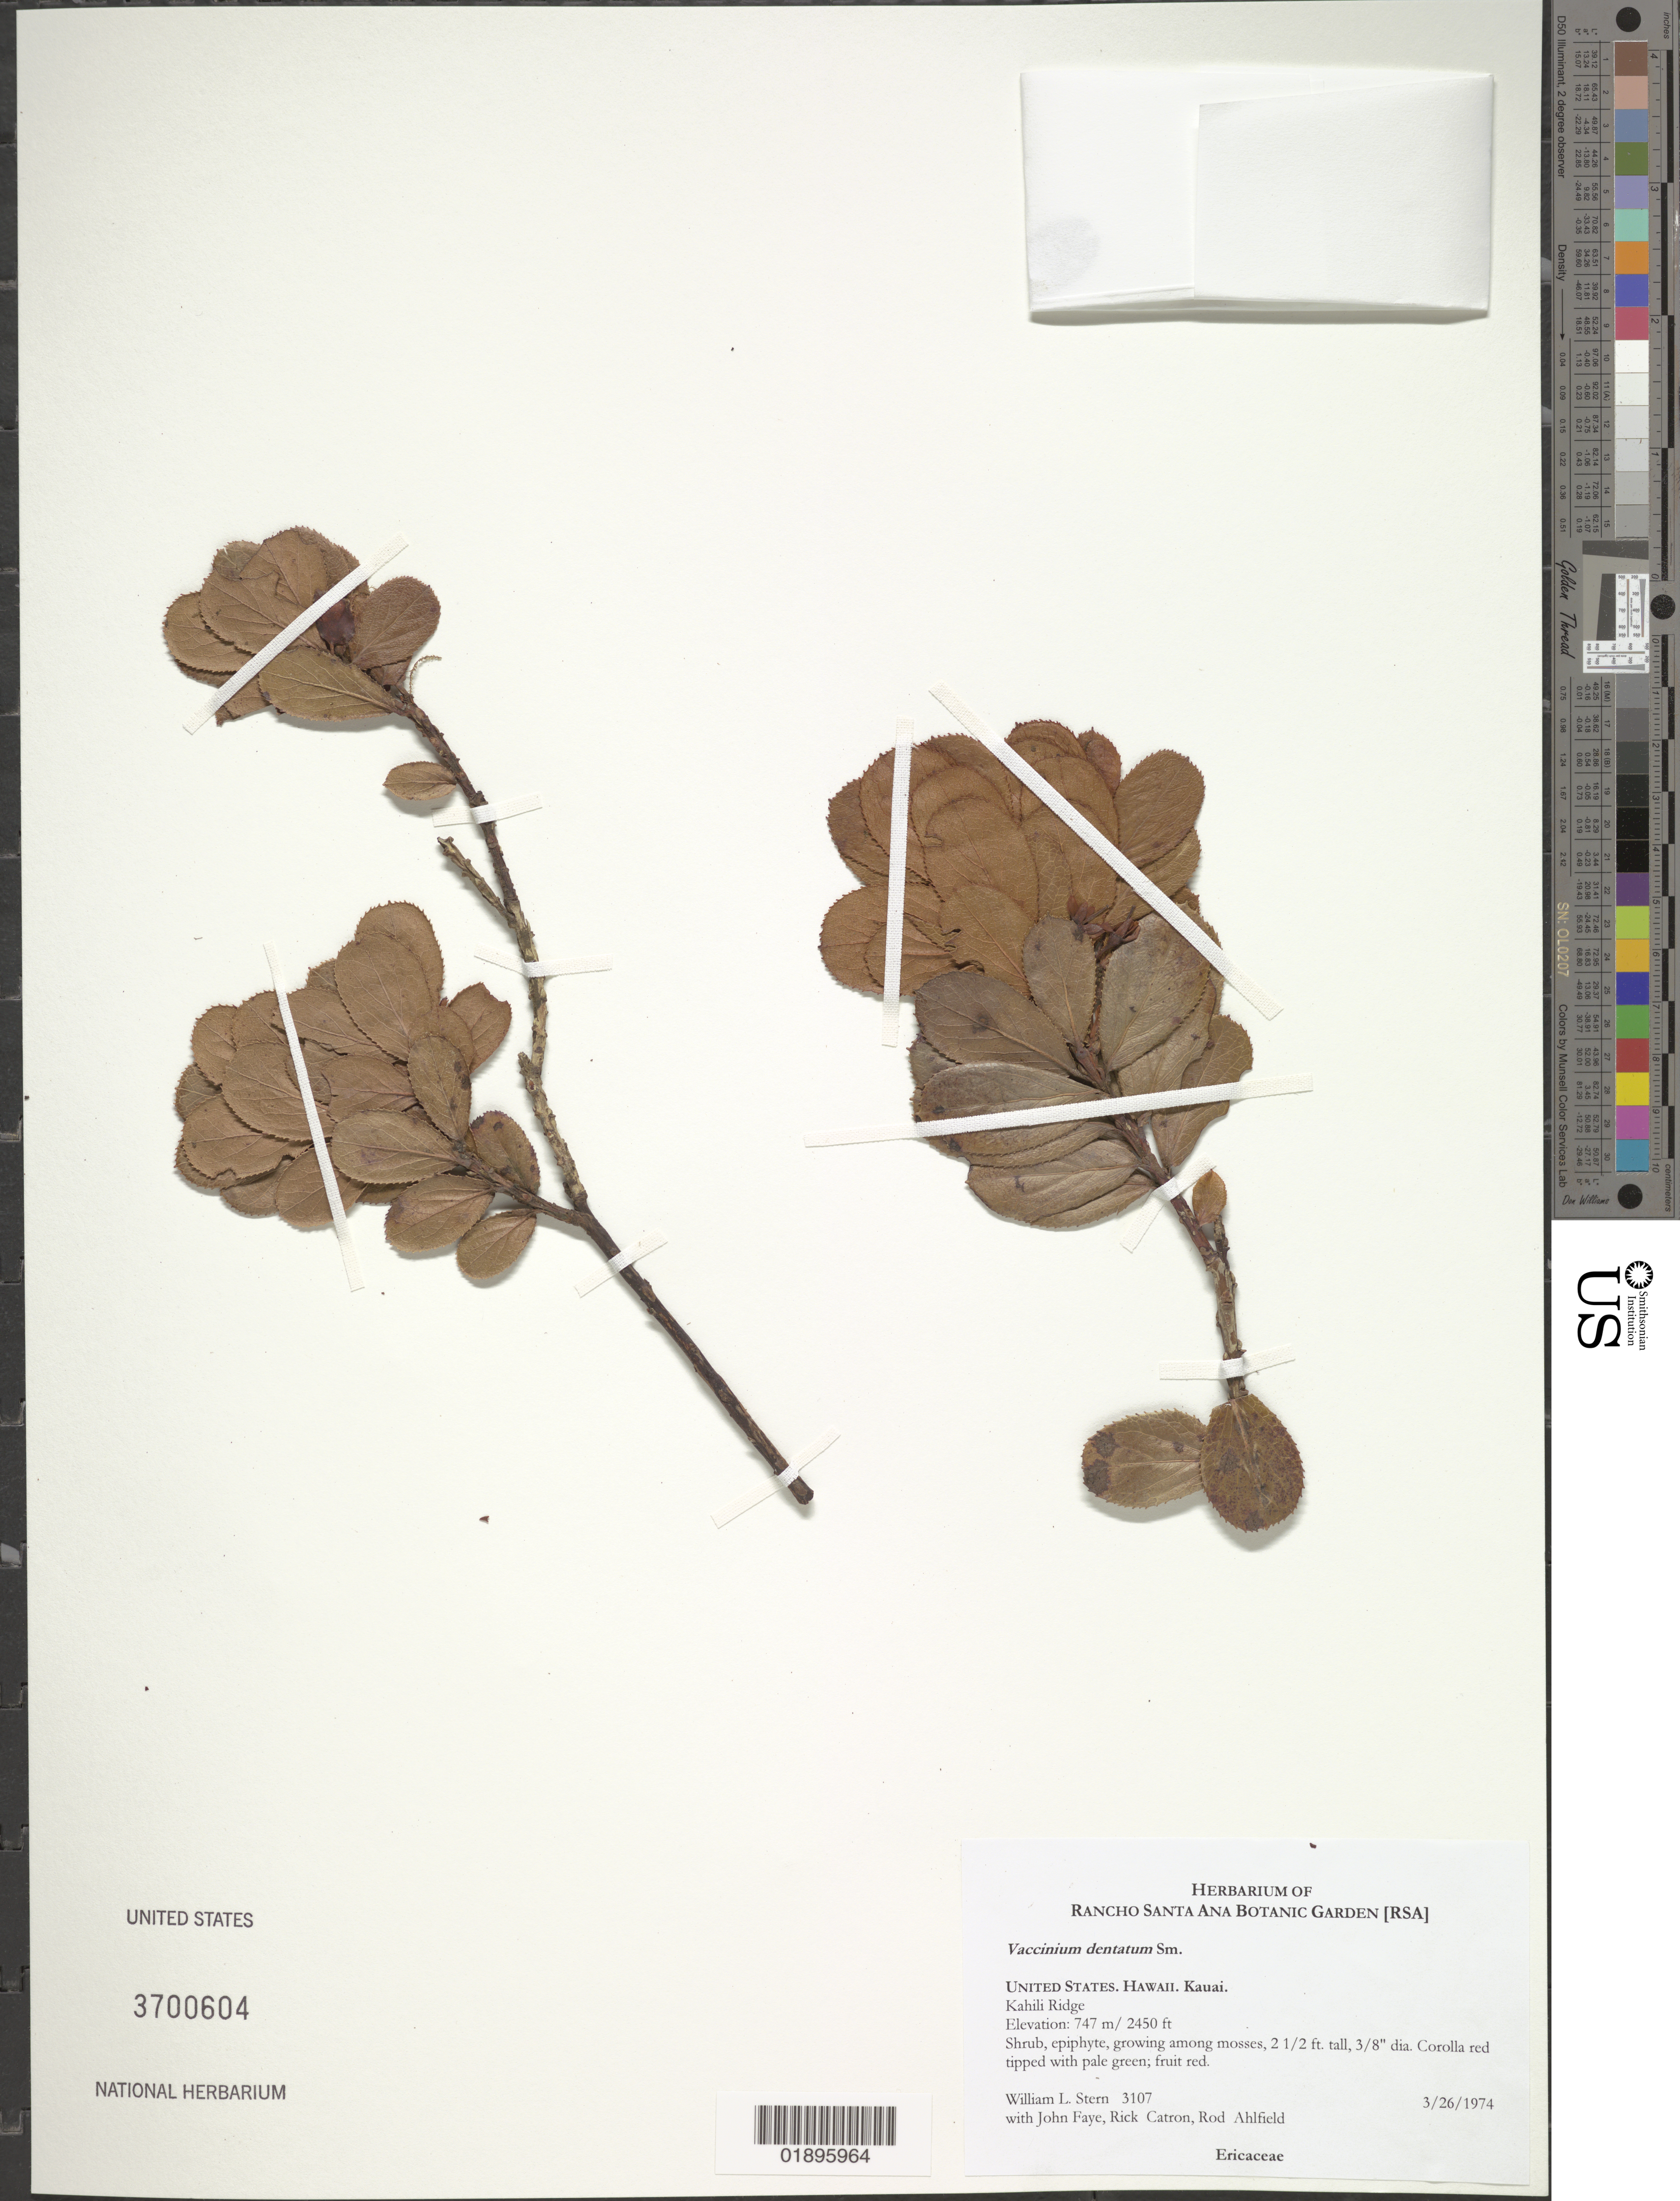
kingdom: Plantae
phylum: Tracheophyta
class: Magnoliopsida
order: Ericales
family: Ericaceae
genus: Vaccinium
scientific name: Vaccinium dentatum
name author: Sm.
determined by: Wagner, W. L., (BOT), Smithsonian Institution - National Museum of Natural History (UNITED STATES)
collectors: W. L. Stern, J. Faye, R. Catron & R. Ahlfield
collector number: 3107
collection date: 1974-03-26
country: United States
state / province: Hawaii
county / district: Kauai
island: Kaua'i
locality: Kahili Ridge.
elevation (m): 747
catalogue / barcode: US 3700604